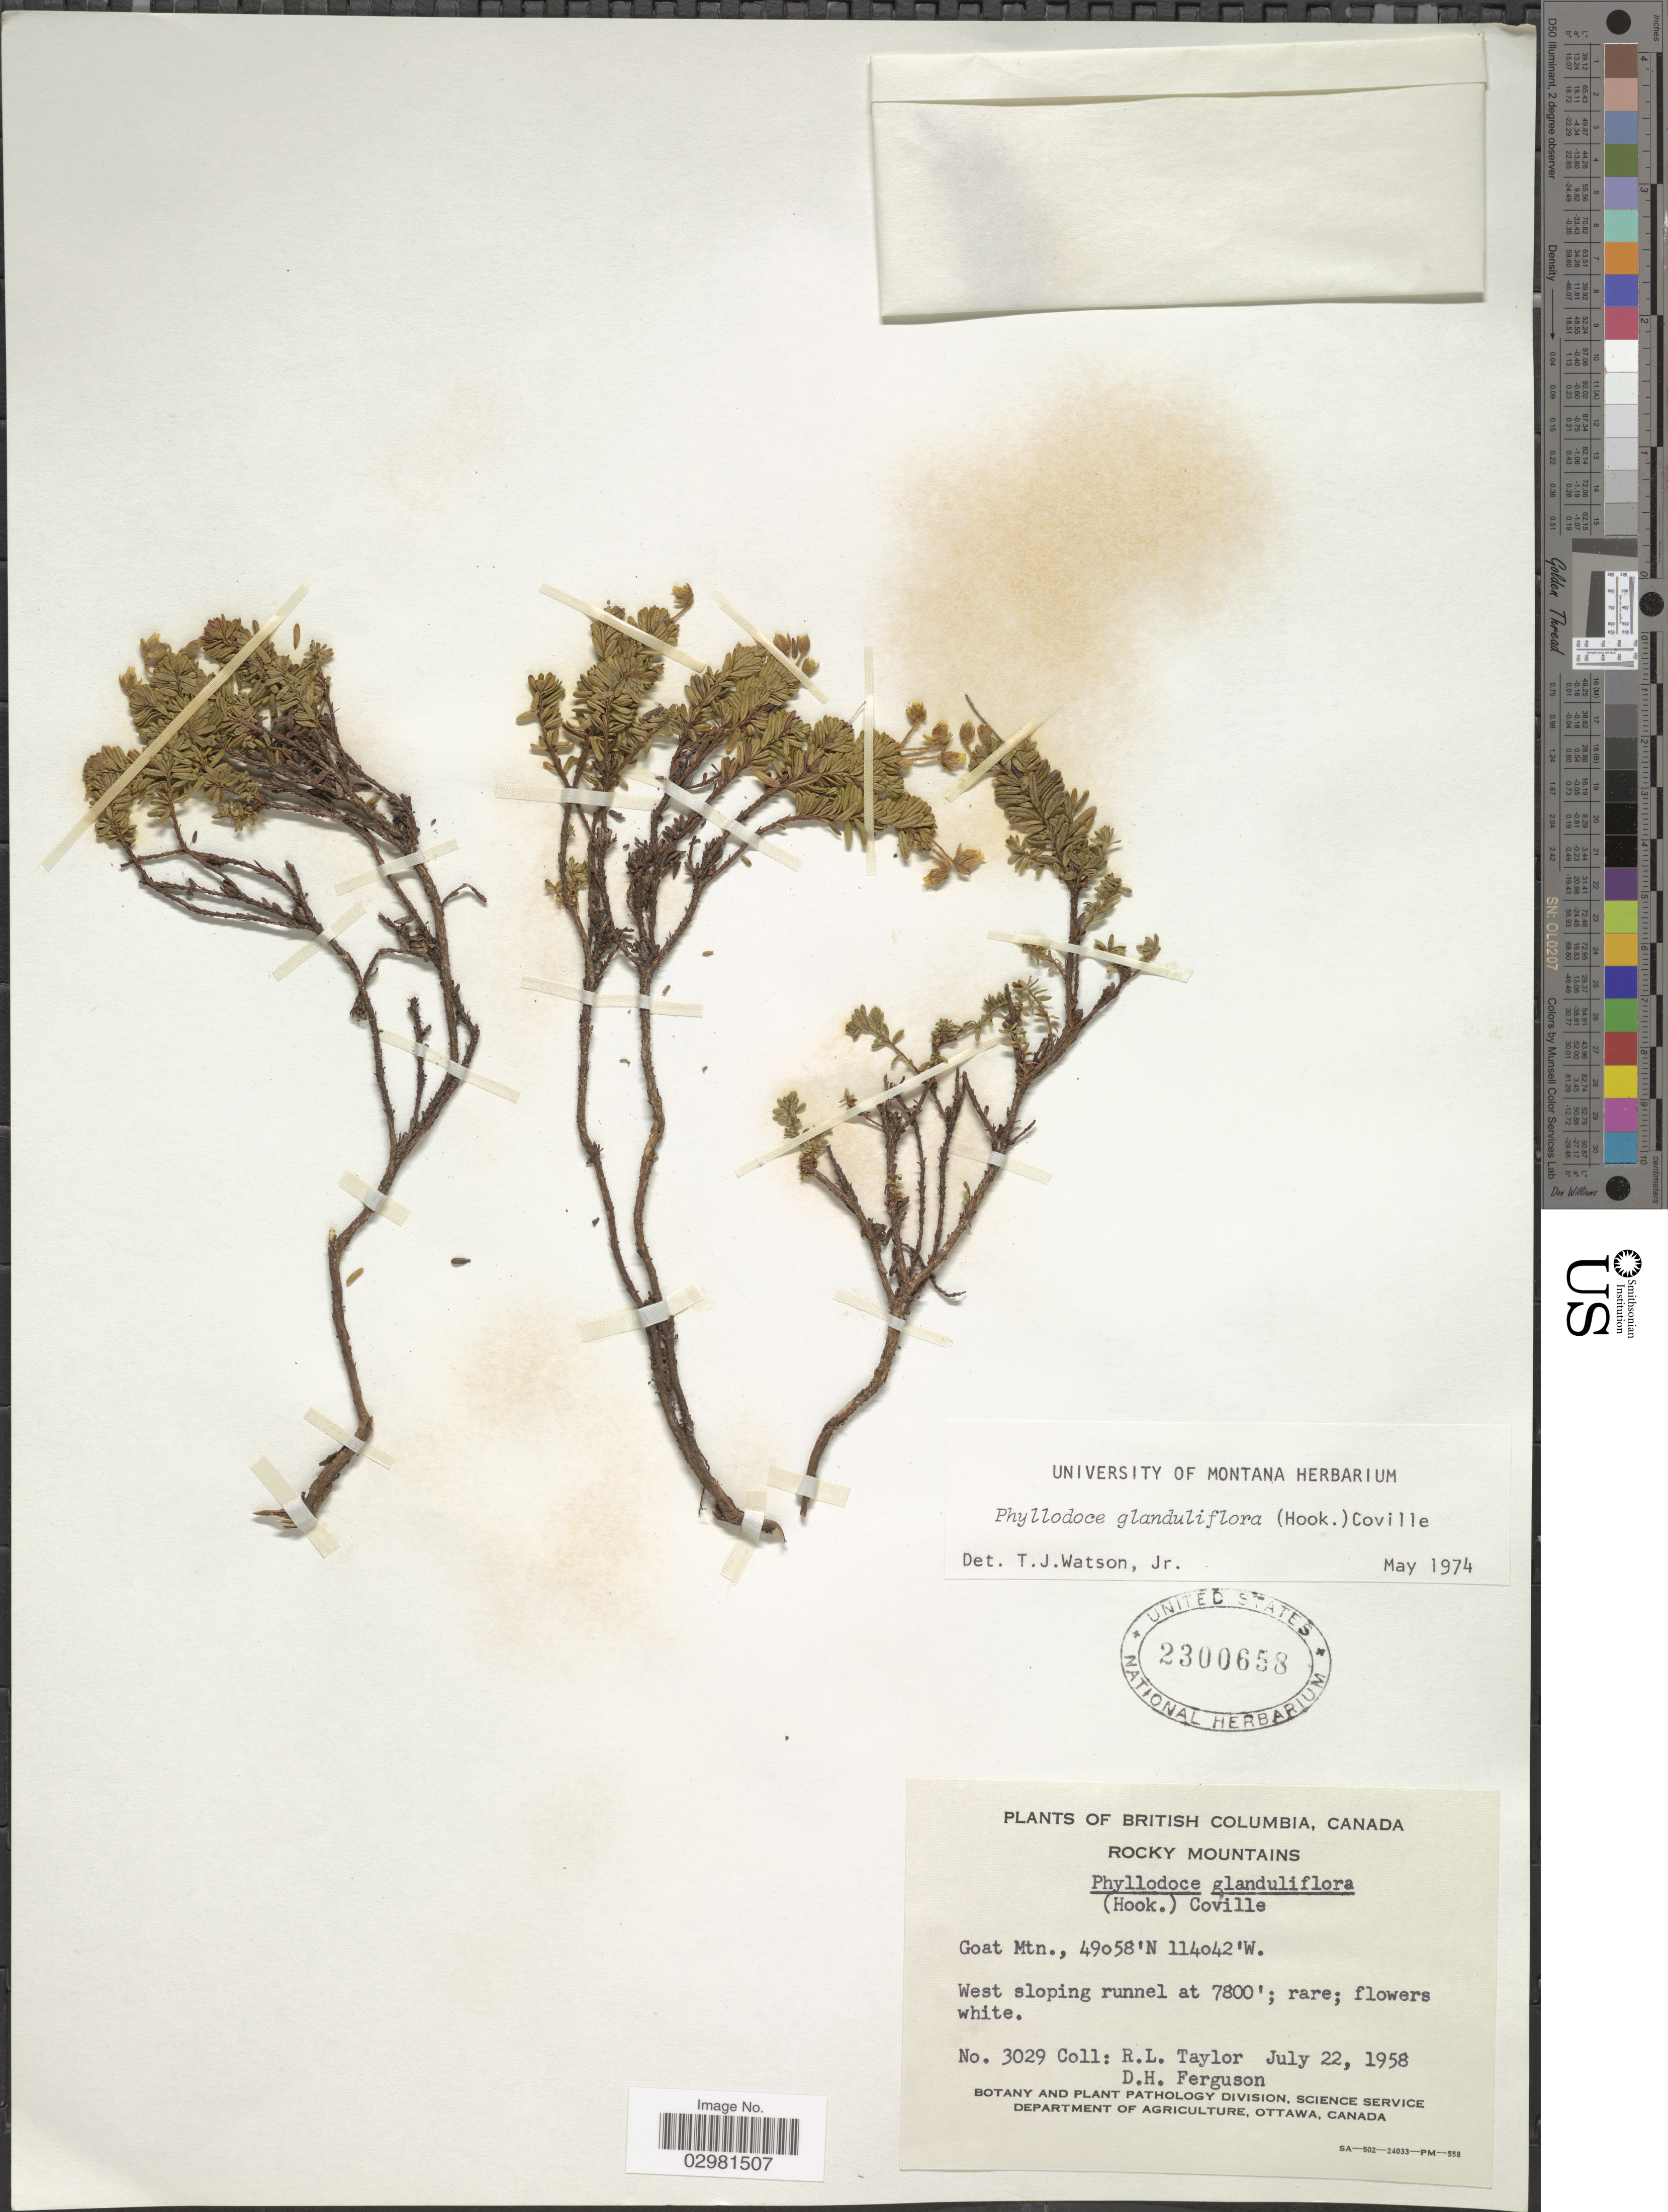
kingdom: Plantae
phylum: Tracheophyta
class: Magnoliopsida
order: Ericales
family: Ericaceae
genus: Phyllodoce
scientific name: Phyllodoce glanduliflora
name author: (Hook.) Coville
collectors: R. Taylor & D. Ferguson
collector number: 3029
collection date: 1958-07-22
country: Canada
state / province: British Columbia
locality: Rocky Mountains, Goat Mtn., West sloping runnel.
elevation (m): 2377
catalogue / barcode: US 2300658